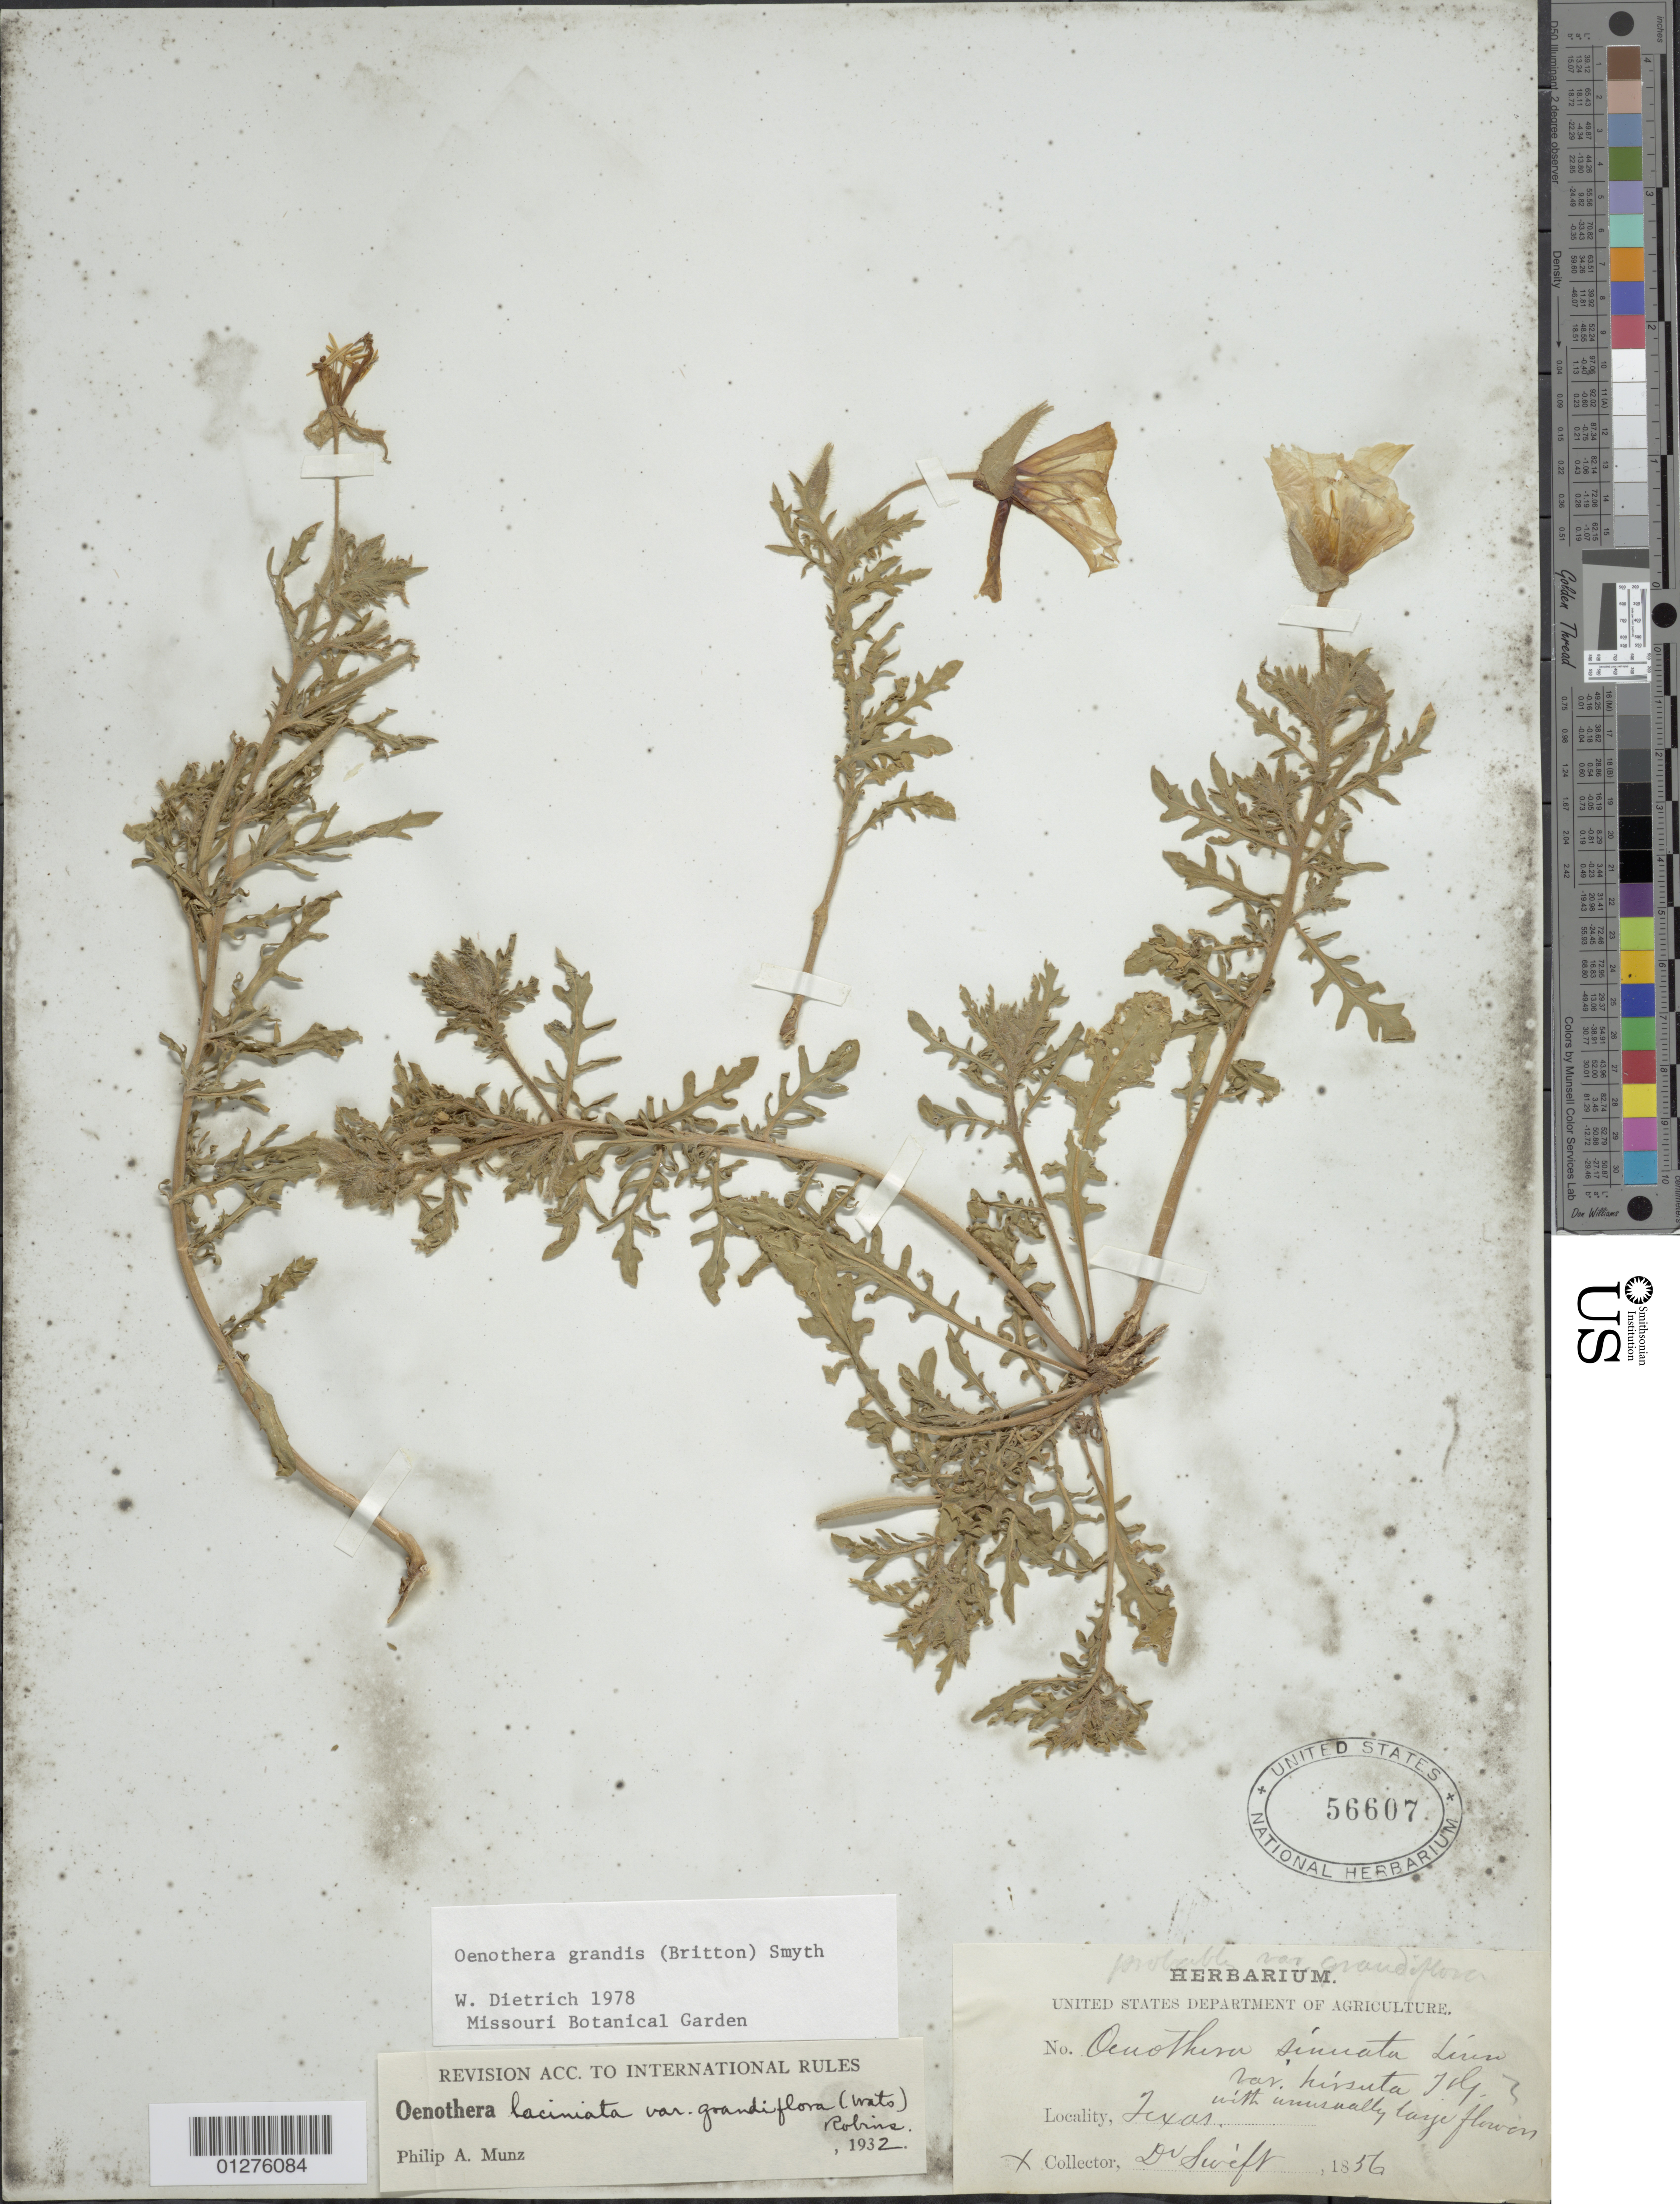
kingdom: Plantae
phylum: Tracheophyta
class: Magnoliopsida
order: Myrtales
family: Onagraceae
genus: Oenothera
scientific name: Oenothera grandis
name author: (Britton) Smyth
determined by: Dietrich, W.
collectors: Swift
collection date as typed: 1856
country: United States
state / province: Texas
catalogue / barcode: US 56607